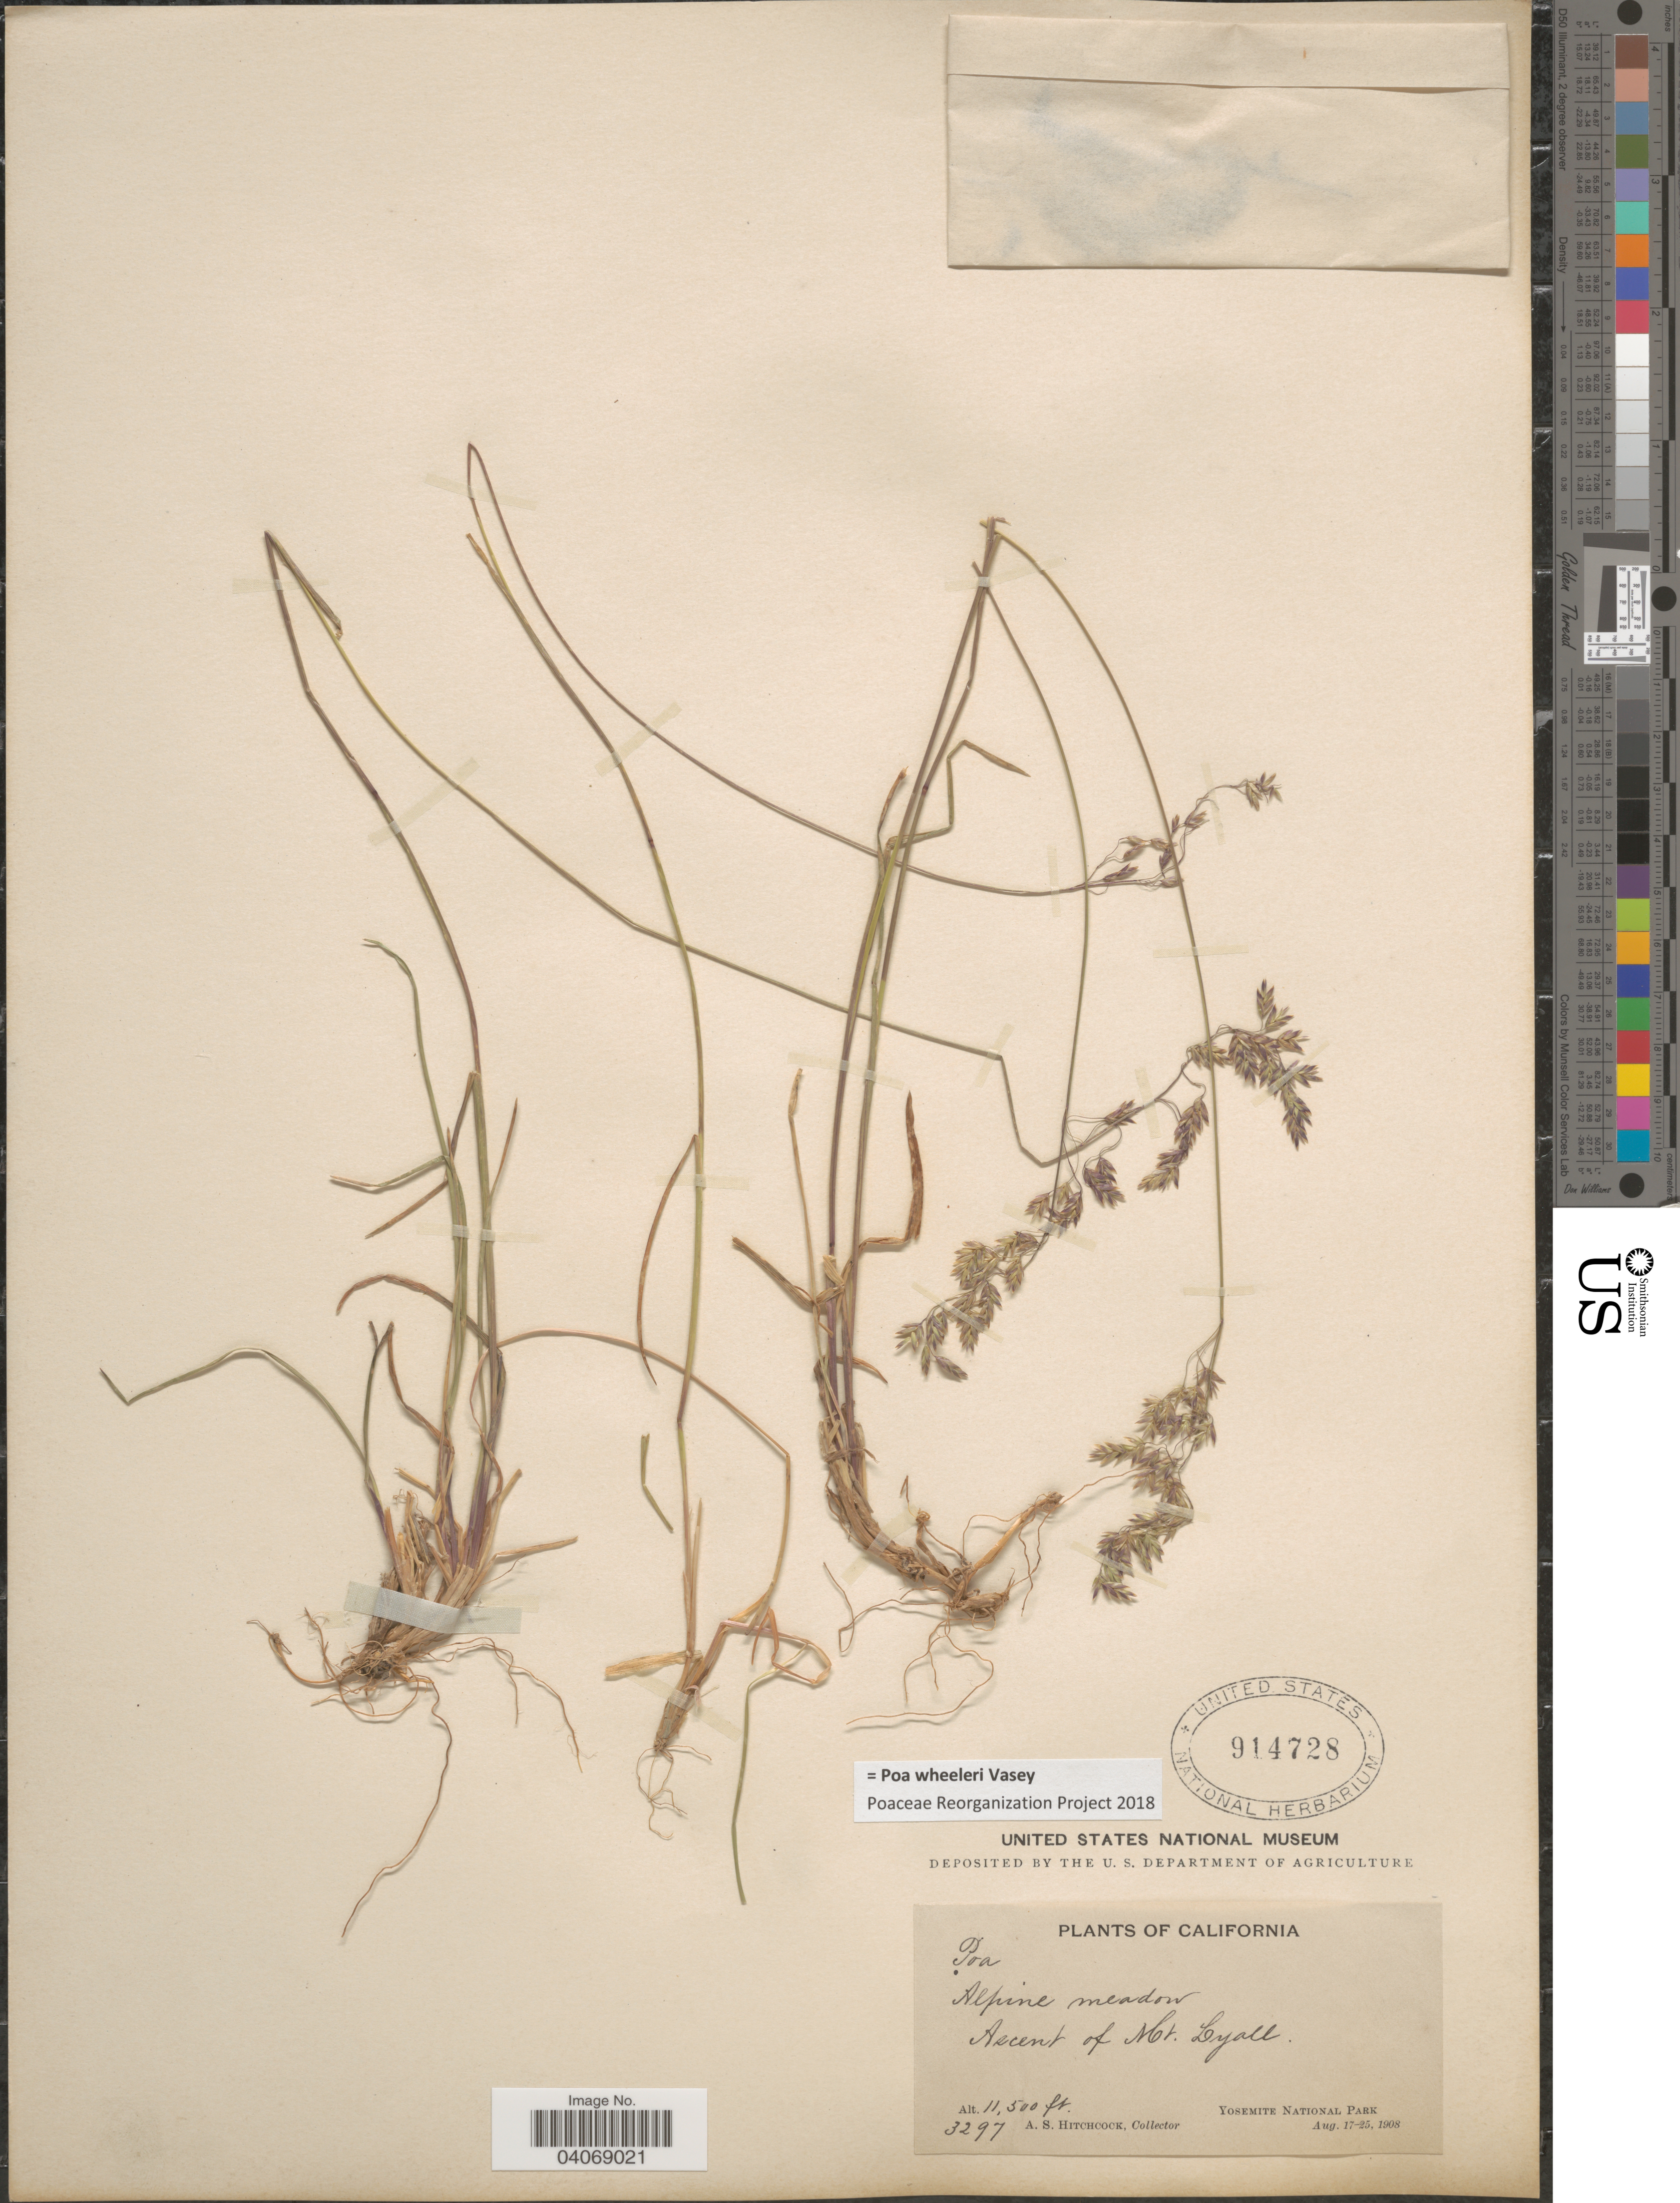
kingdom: Plantae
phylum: Tracheophyta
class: Liliopsida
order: Poales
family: Poaceae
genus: Poa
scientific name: Poa wheeleri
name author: Vasey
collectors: A. S. Hitchcock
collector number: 3297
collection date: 1908-08-17/1908-08-25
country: United States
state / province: California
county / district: Mariposa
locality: Ascent of Mt. Lyall. Yosemite National Park.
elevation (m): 3505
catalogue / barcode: US 914728